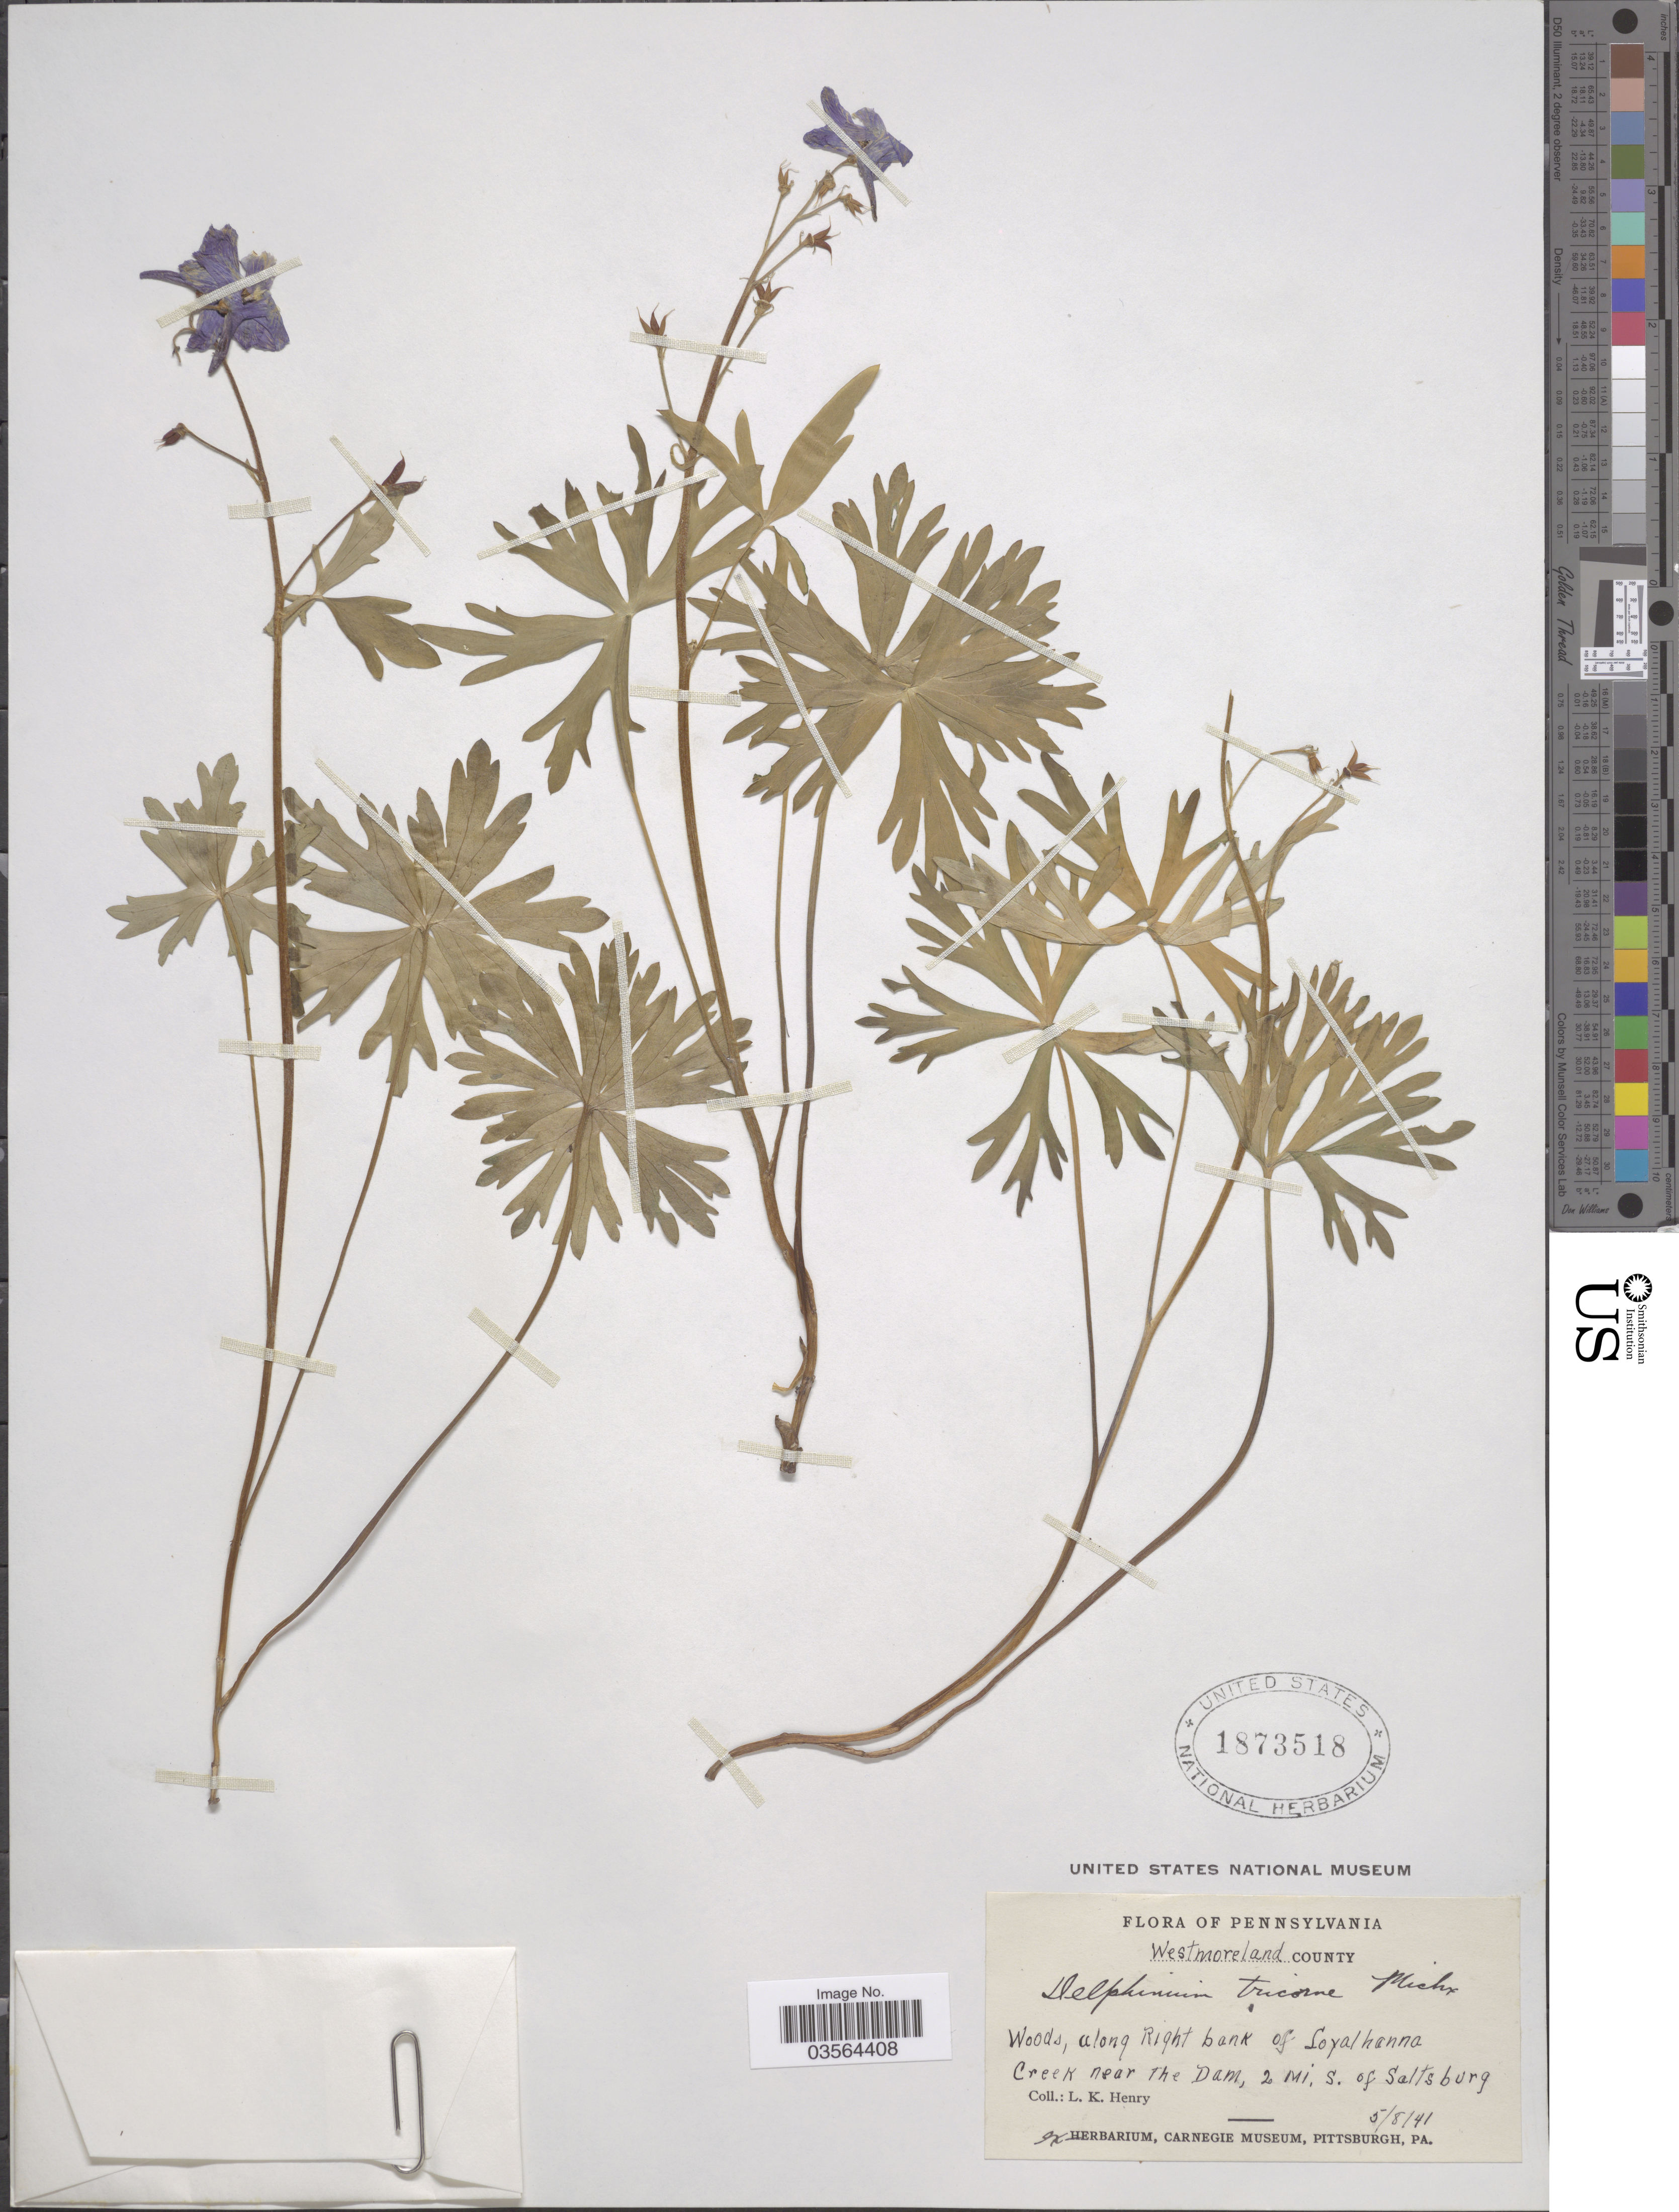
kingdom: Plantae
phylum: Tracheophyta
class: Magnoliopsida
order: Ranunculales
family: Ranunculaceae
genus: Delphinium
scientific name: Delphinium tricorne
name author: Michx.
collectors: L. K. Henry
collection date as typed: Transcribed d/m/y: 8/5/41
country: United States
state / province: Pennsylvania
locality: Westmoreland County. Along Right bank of Loyalhanna Creek near The Dam, 2 mi. S. of Saltsburg.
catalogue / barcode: US 1873518